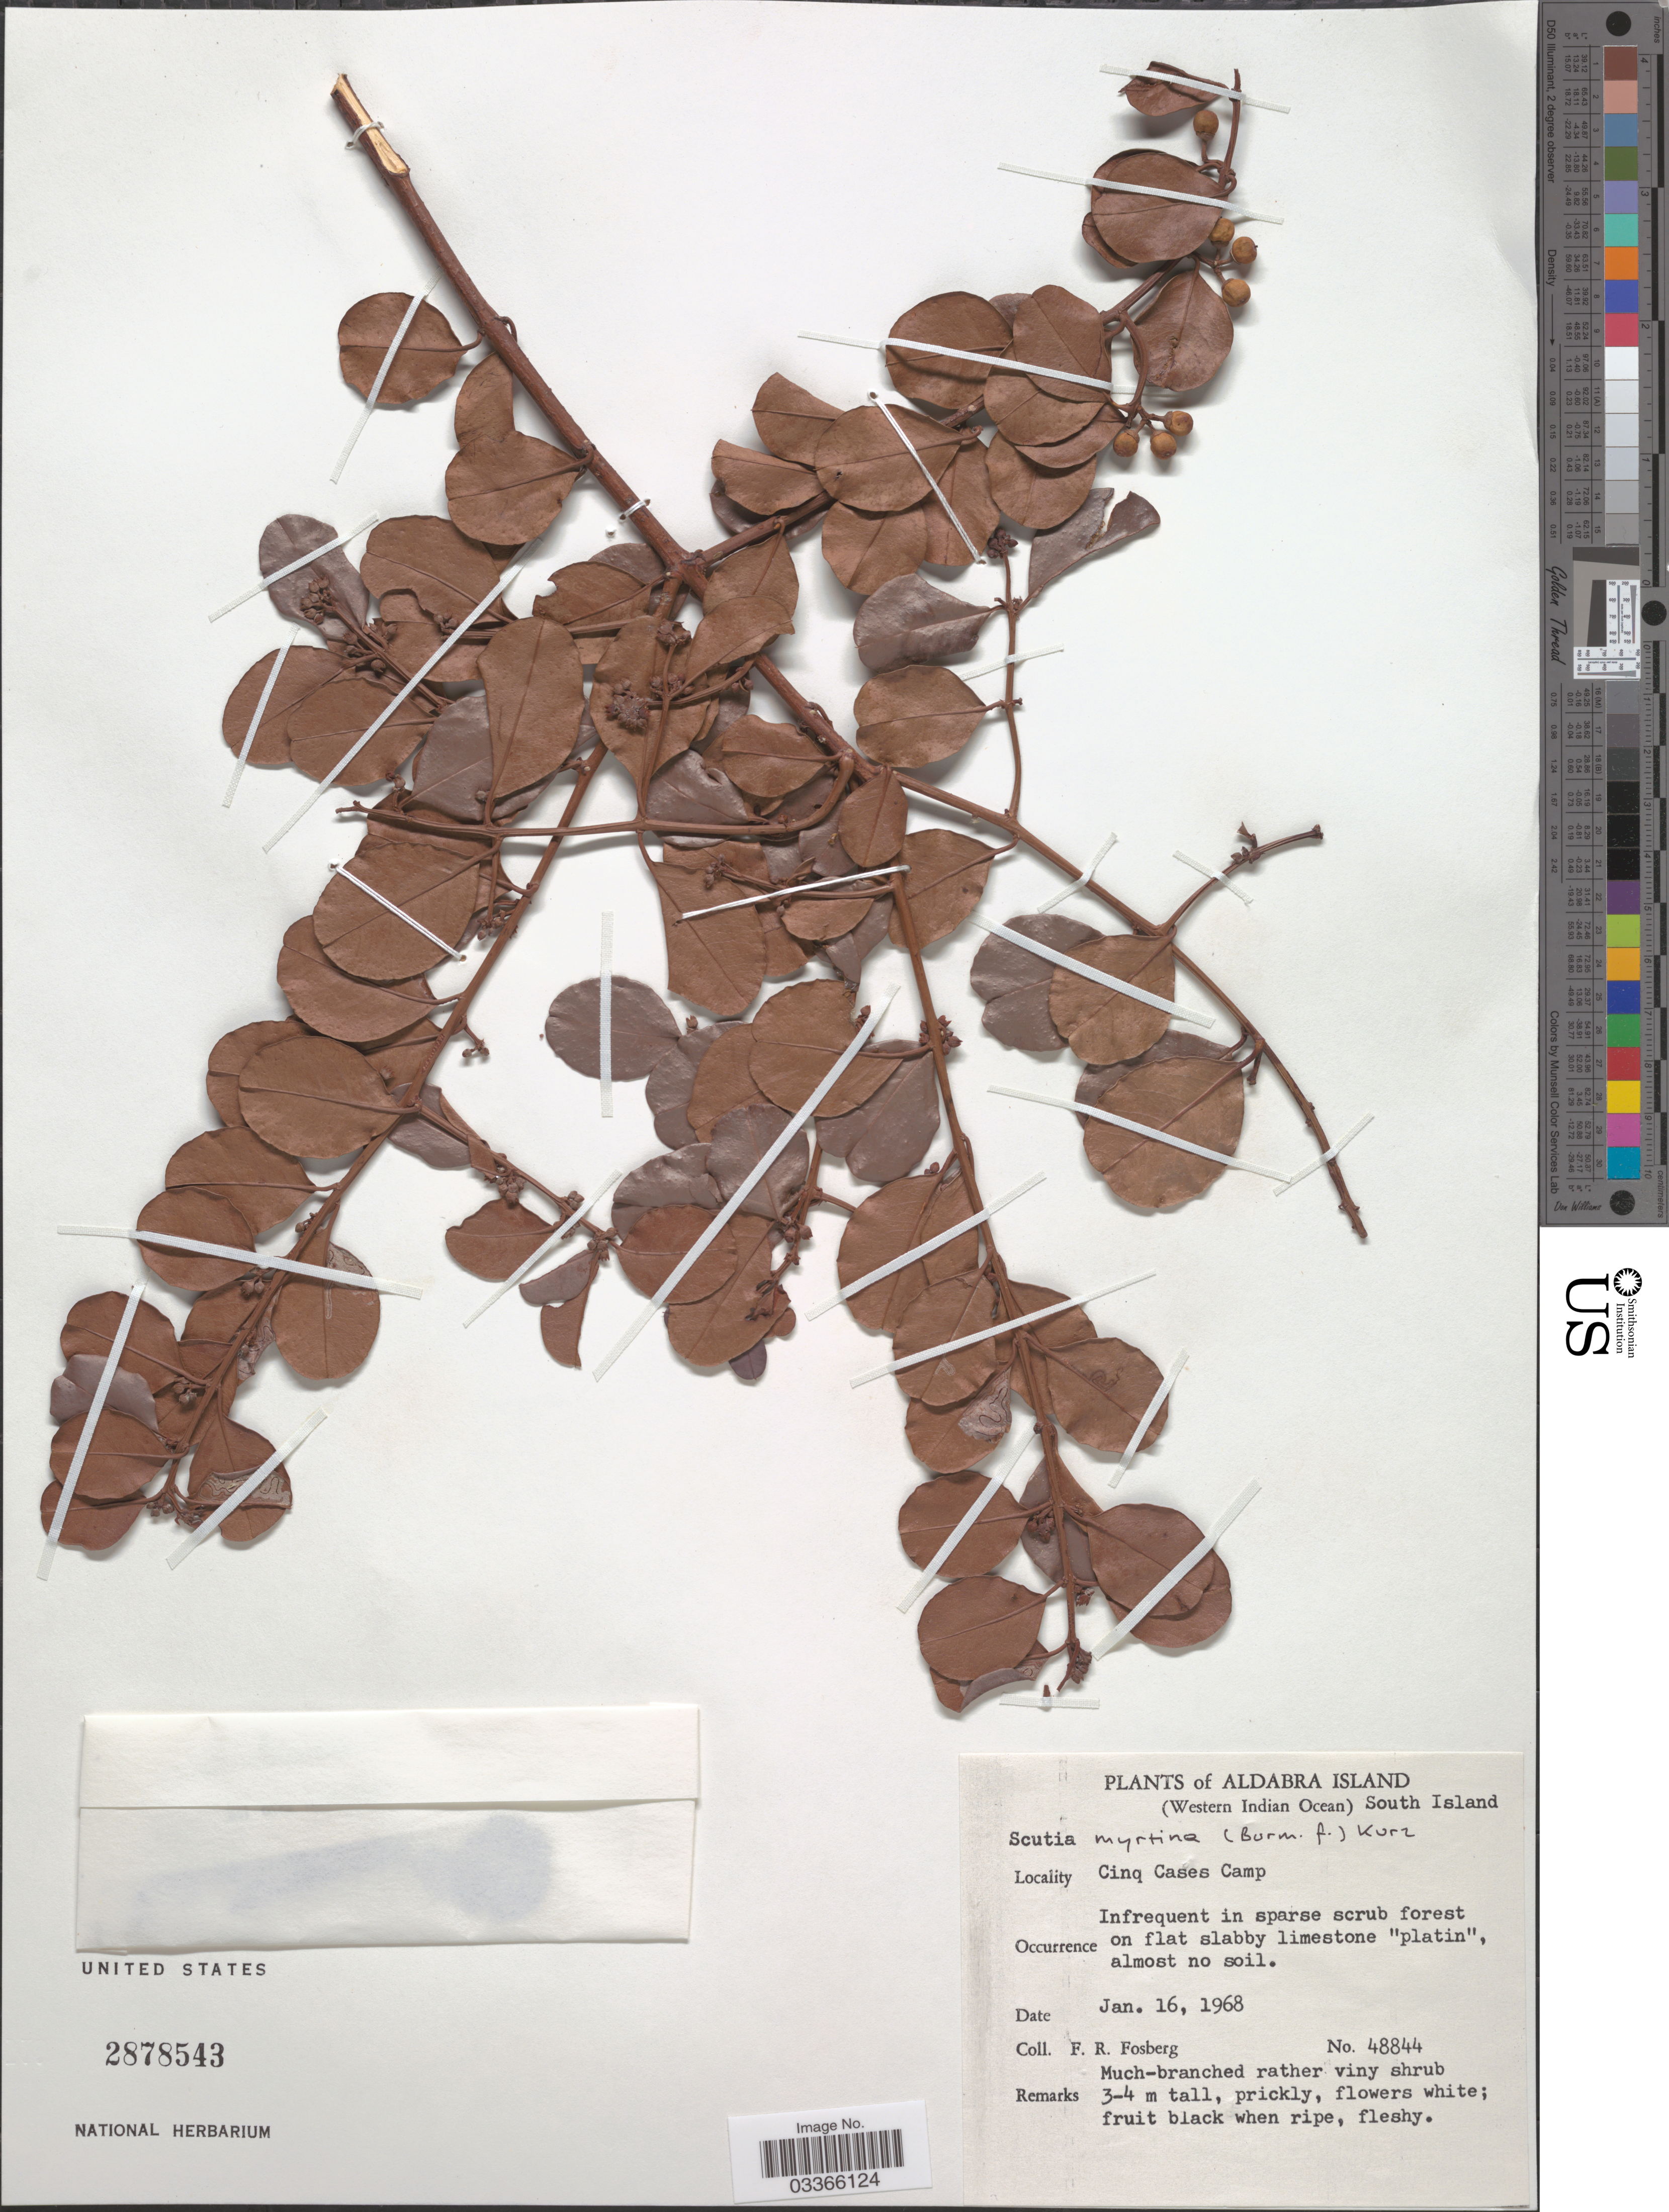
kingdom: Plantae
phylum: Tracheophyta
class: Magnoliopsida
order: Rosales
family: Rhamnaceae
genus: Scutia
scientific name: Scutia myrtina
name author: (Burm. f.) Kurz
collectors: F. R. Fosberg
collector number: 48844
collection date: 1968-01-16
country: Seychelles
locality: Aldabra Island (Western Indian Ocean) South Island, Cinq Cases Camp.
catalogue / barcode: US 2878543